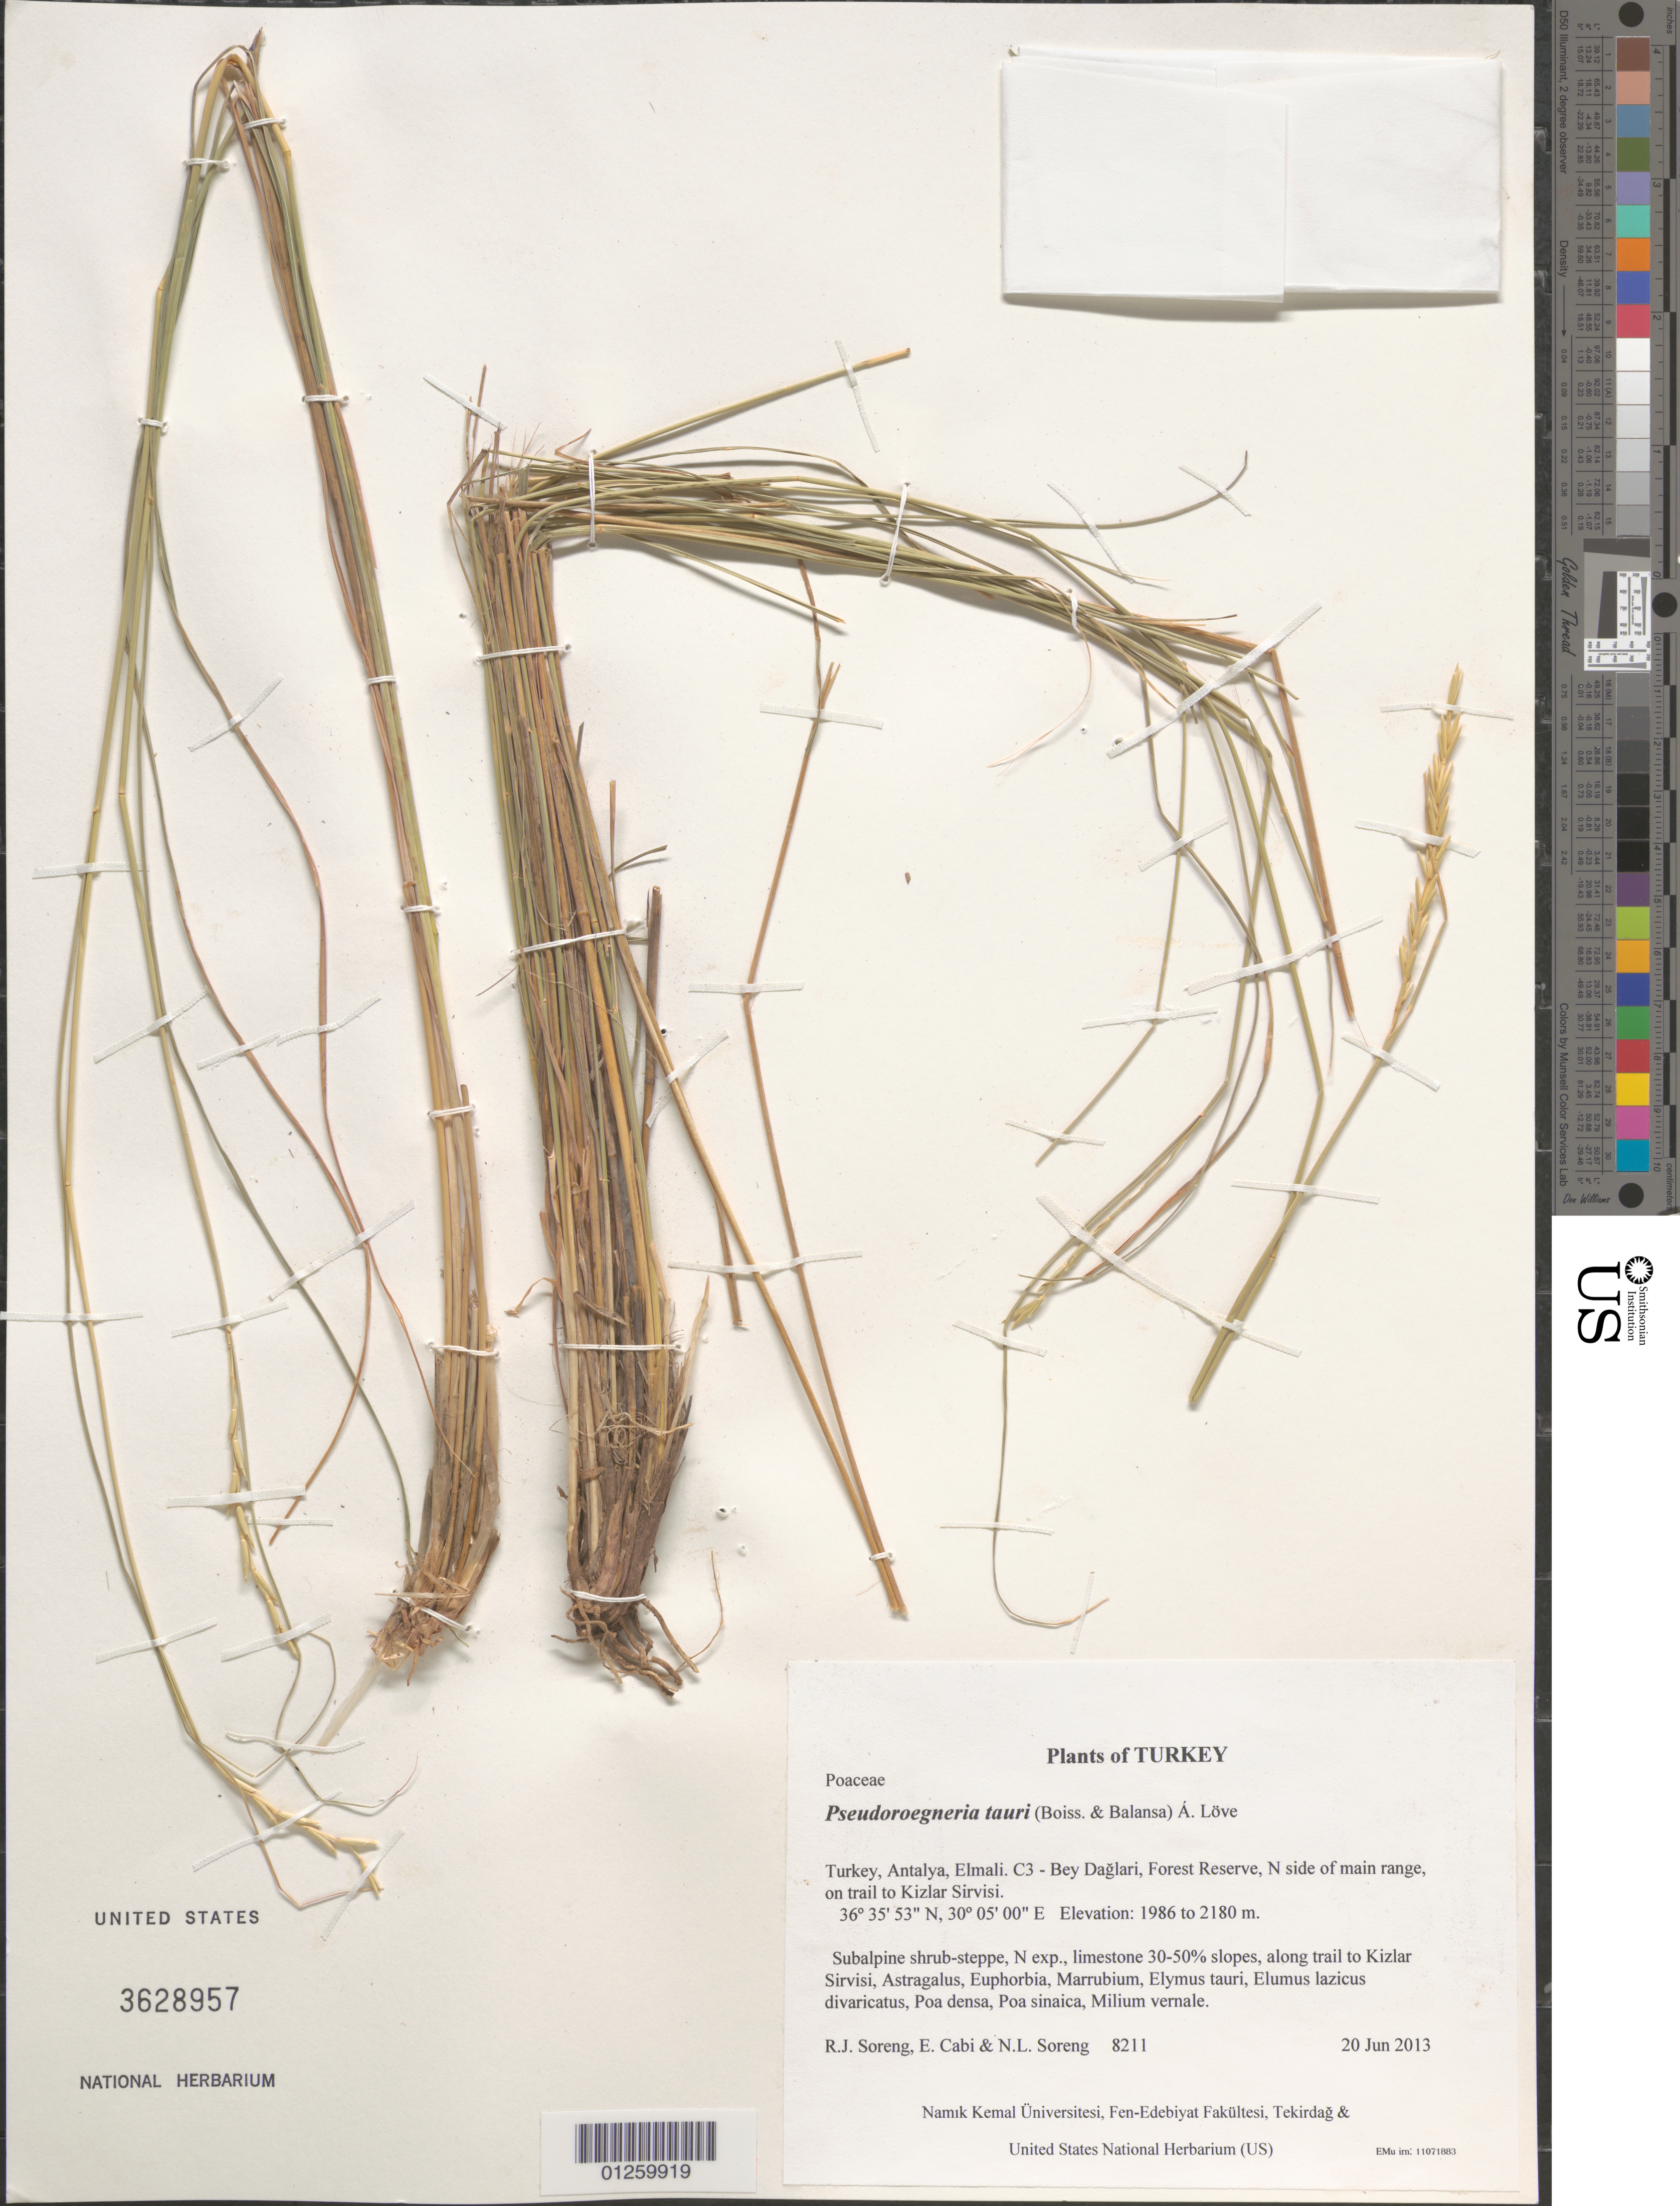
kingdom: Plantae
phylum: Tracheophyta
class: Liliopsida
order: Poales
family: Poaceae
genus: Pseudoroegneria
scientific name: Pseudoroegneria tauri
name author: (Boiss. & Balansa) Á. Löve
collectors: R. J. Soreng, E. Cabi & N. L. Soreng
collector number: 8211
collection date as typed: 2013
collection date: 2013-06-20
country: Turkey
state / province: Antalya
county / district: Elmali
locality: C3 - Bey Daglari, Forest Reserve, N side of main range, on trail to Kizlar Sirvisi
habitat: Subalpine shrub-steppe, N exp., limestone 30-50% slopes, along trail to Kizlar Sirvisi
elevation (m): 1986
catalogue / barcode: US 3628957